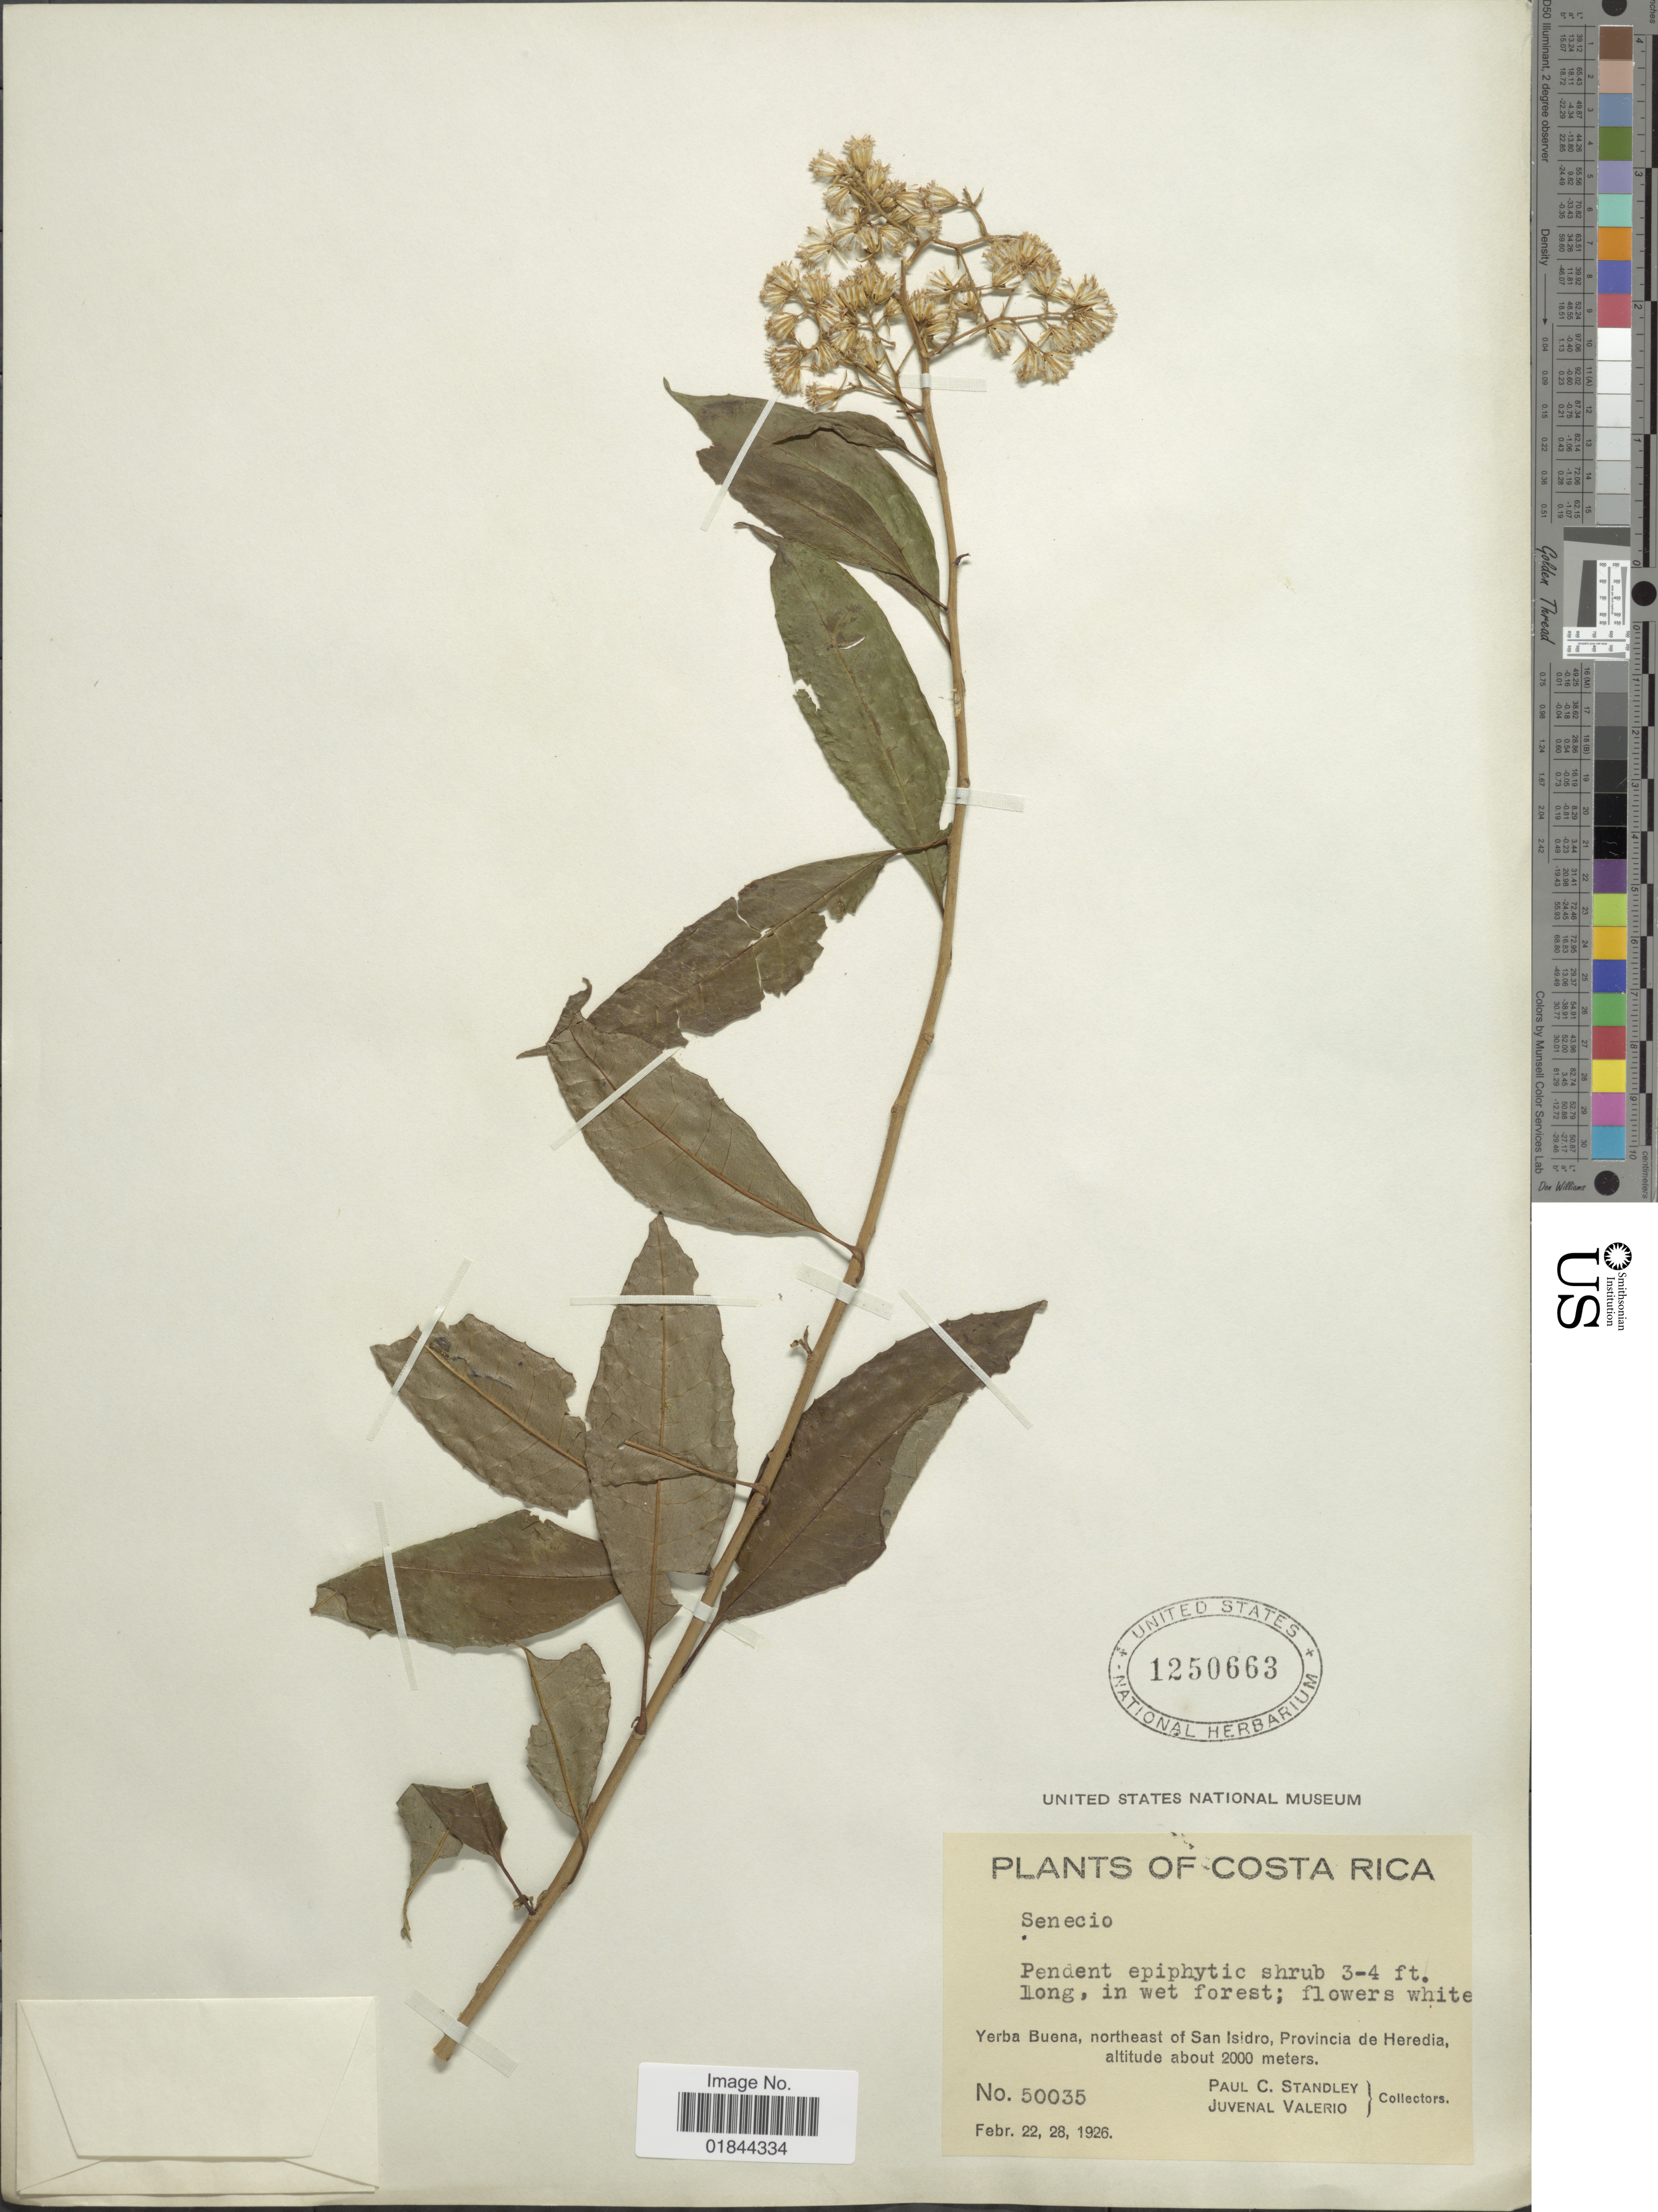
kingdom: Plantae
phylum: Tracheophyta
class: Magnoliopsida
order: Asterales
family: Asteraceae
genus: Pentacalia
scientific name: Pentacalia phanerandra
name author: (Cufod.) H. Rob. & Cuatrec.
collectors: P. C. Standley & J. Valerio R.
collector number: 50035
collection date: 1926-02-22/1926-02-28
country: Costa Rica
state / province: Heredia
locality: Yerba Buena, northeast of San Isidro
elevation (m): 2000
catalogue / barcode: US 1250663